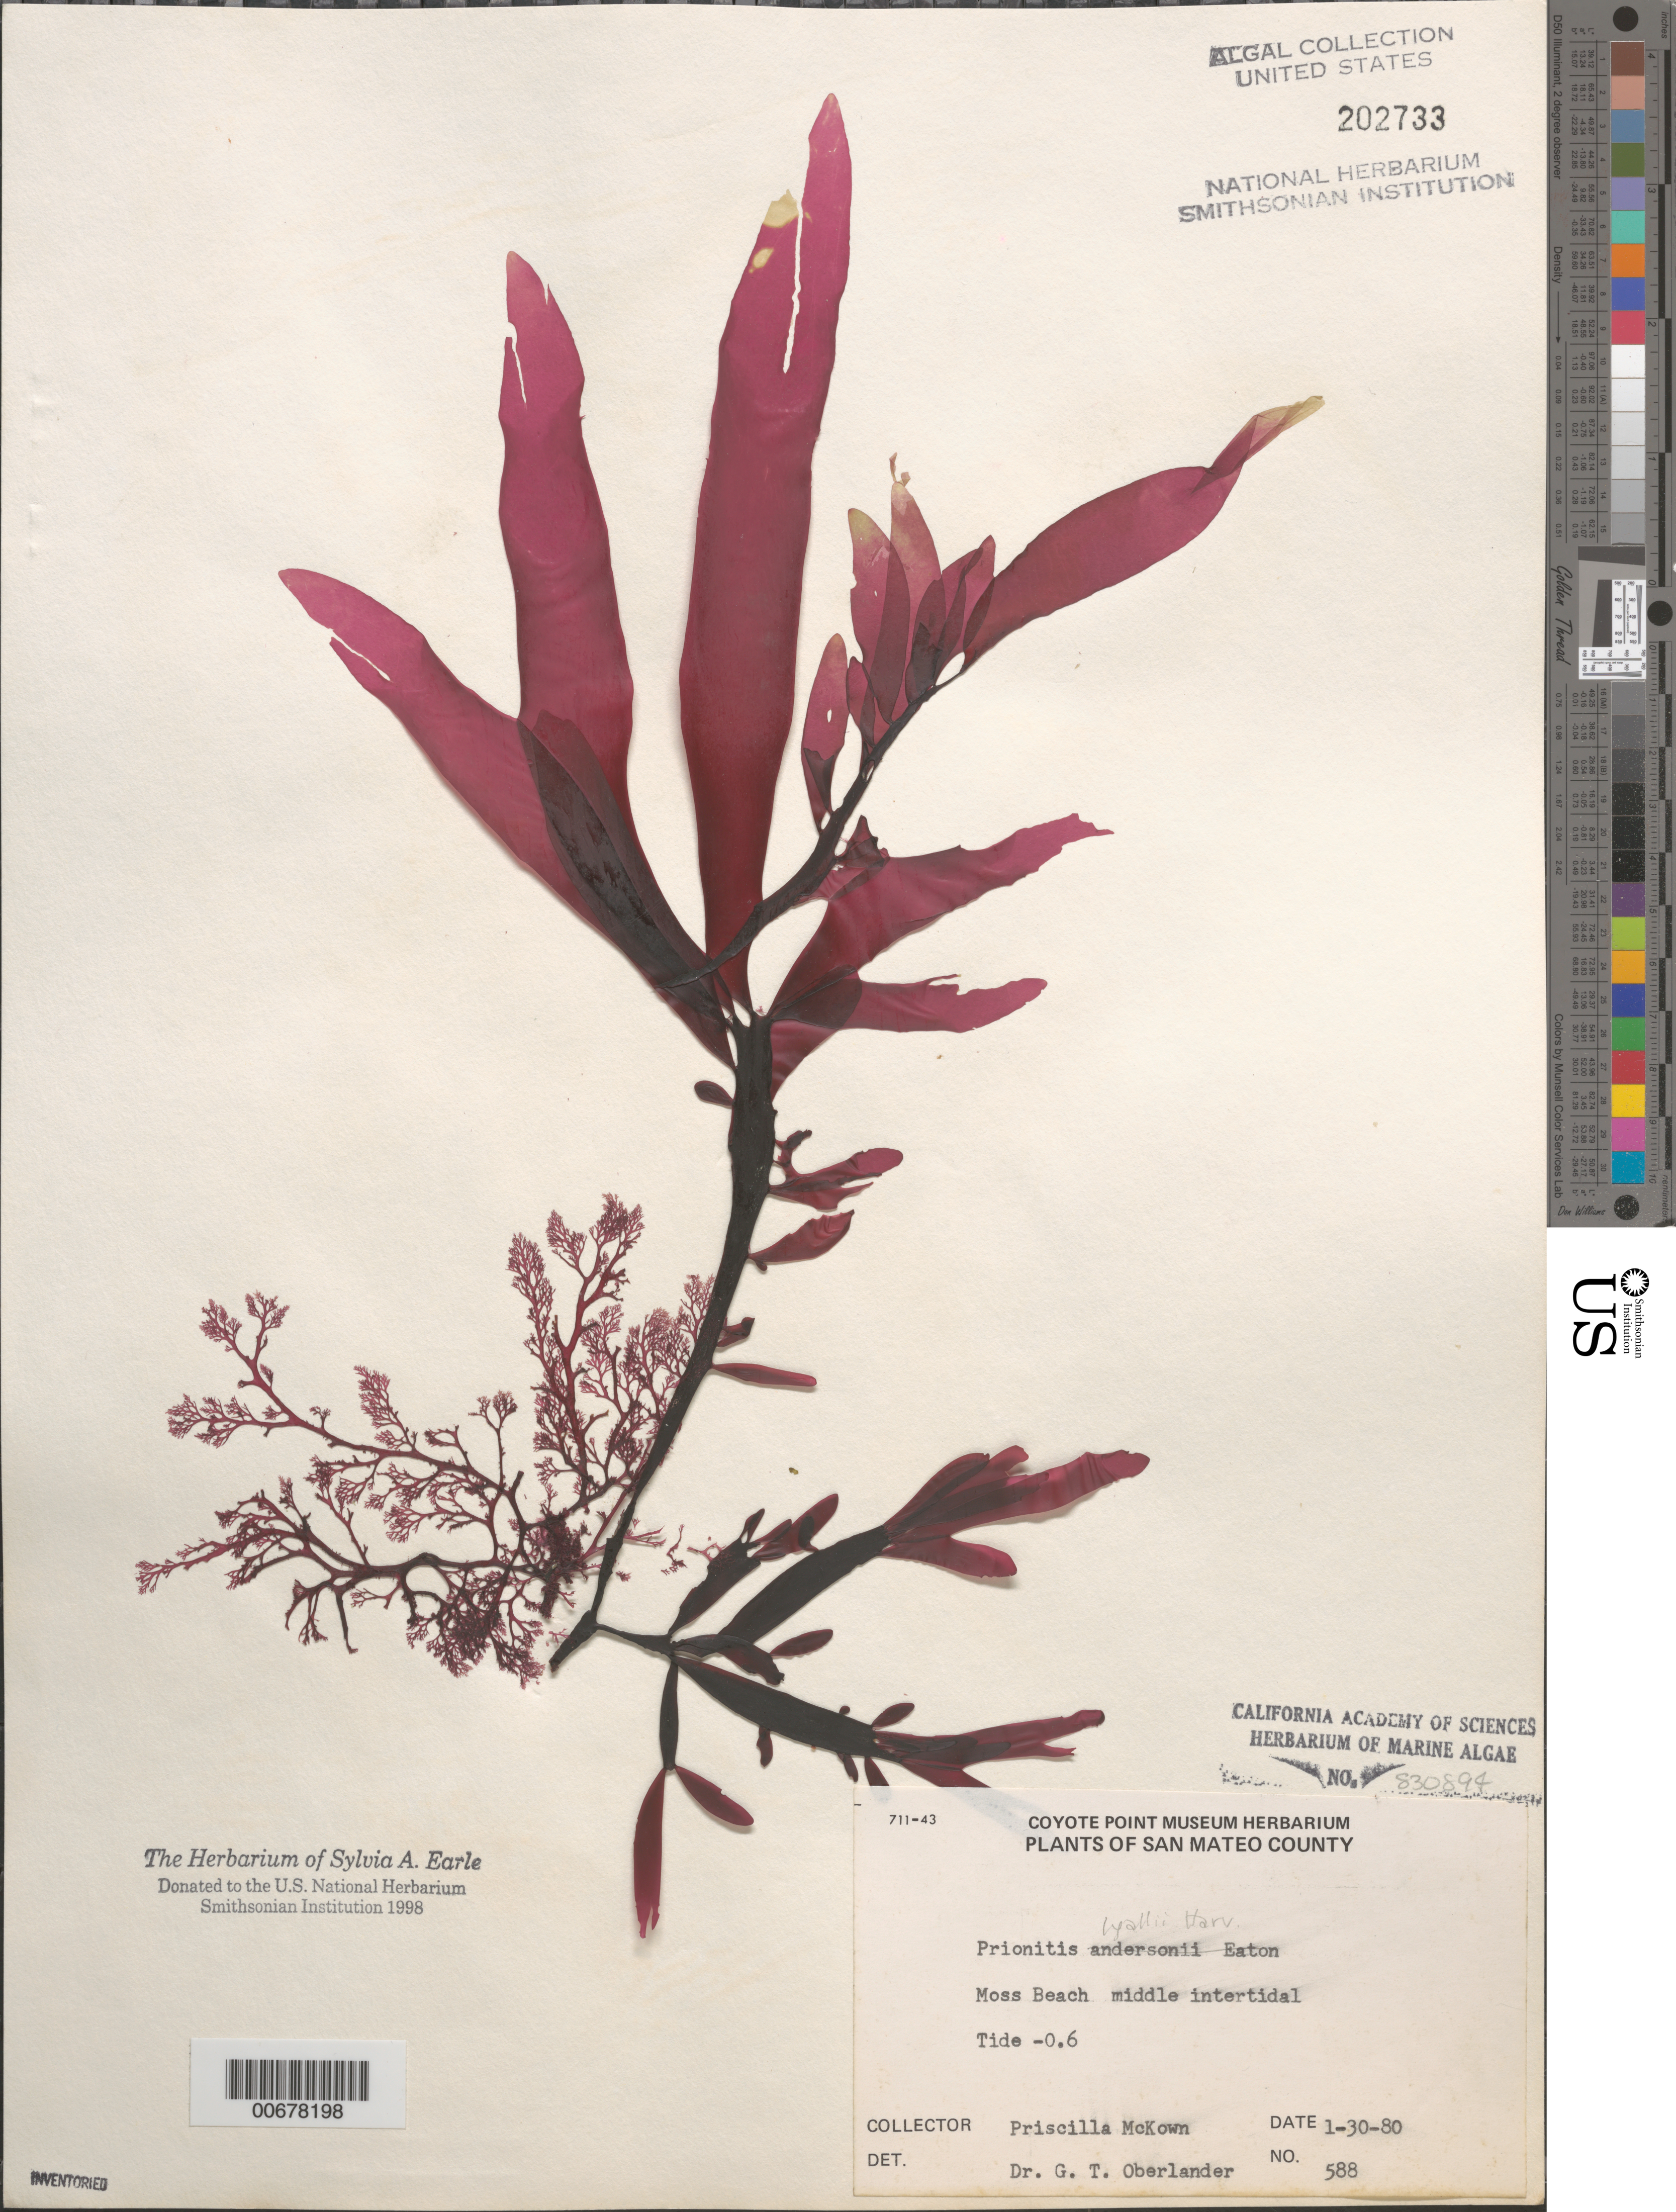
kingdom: Plantae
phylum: Rhodophyta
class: Florideophyceae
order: Cryptonemiales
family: Cryptonemiaceae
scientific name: Prionitis sternbergii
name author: (C. Agardh) J. Agardh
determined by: Algae name updating Project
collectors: P. McKown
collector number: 588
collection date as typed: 30 Jan 1980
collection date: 1980-01-30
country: United States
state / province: California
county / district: San Mateo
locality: Moss Beach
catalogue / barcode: US 202733